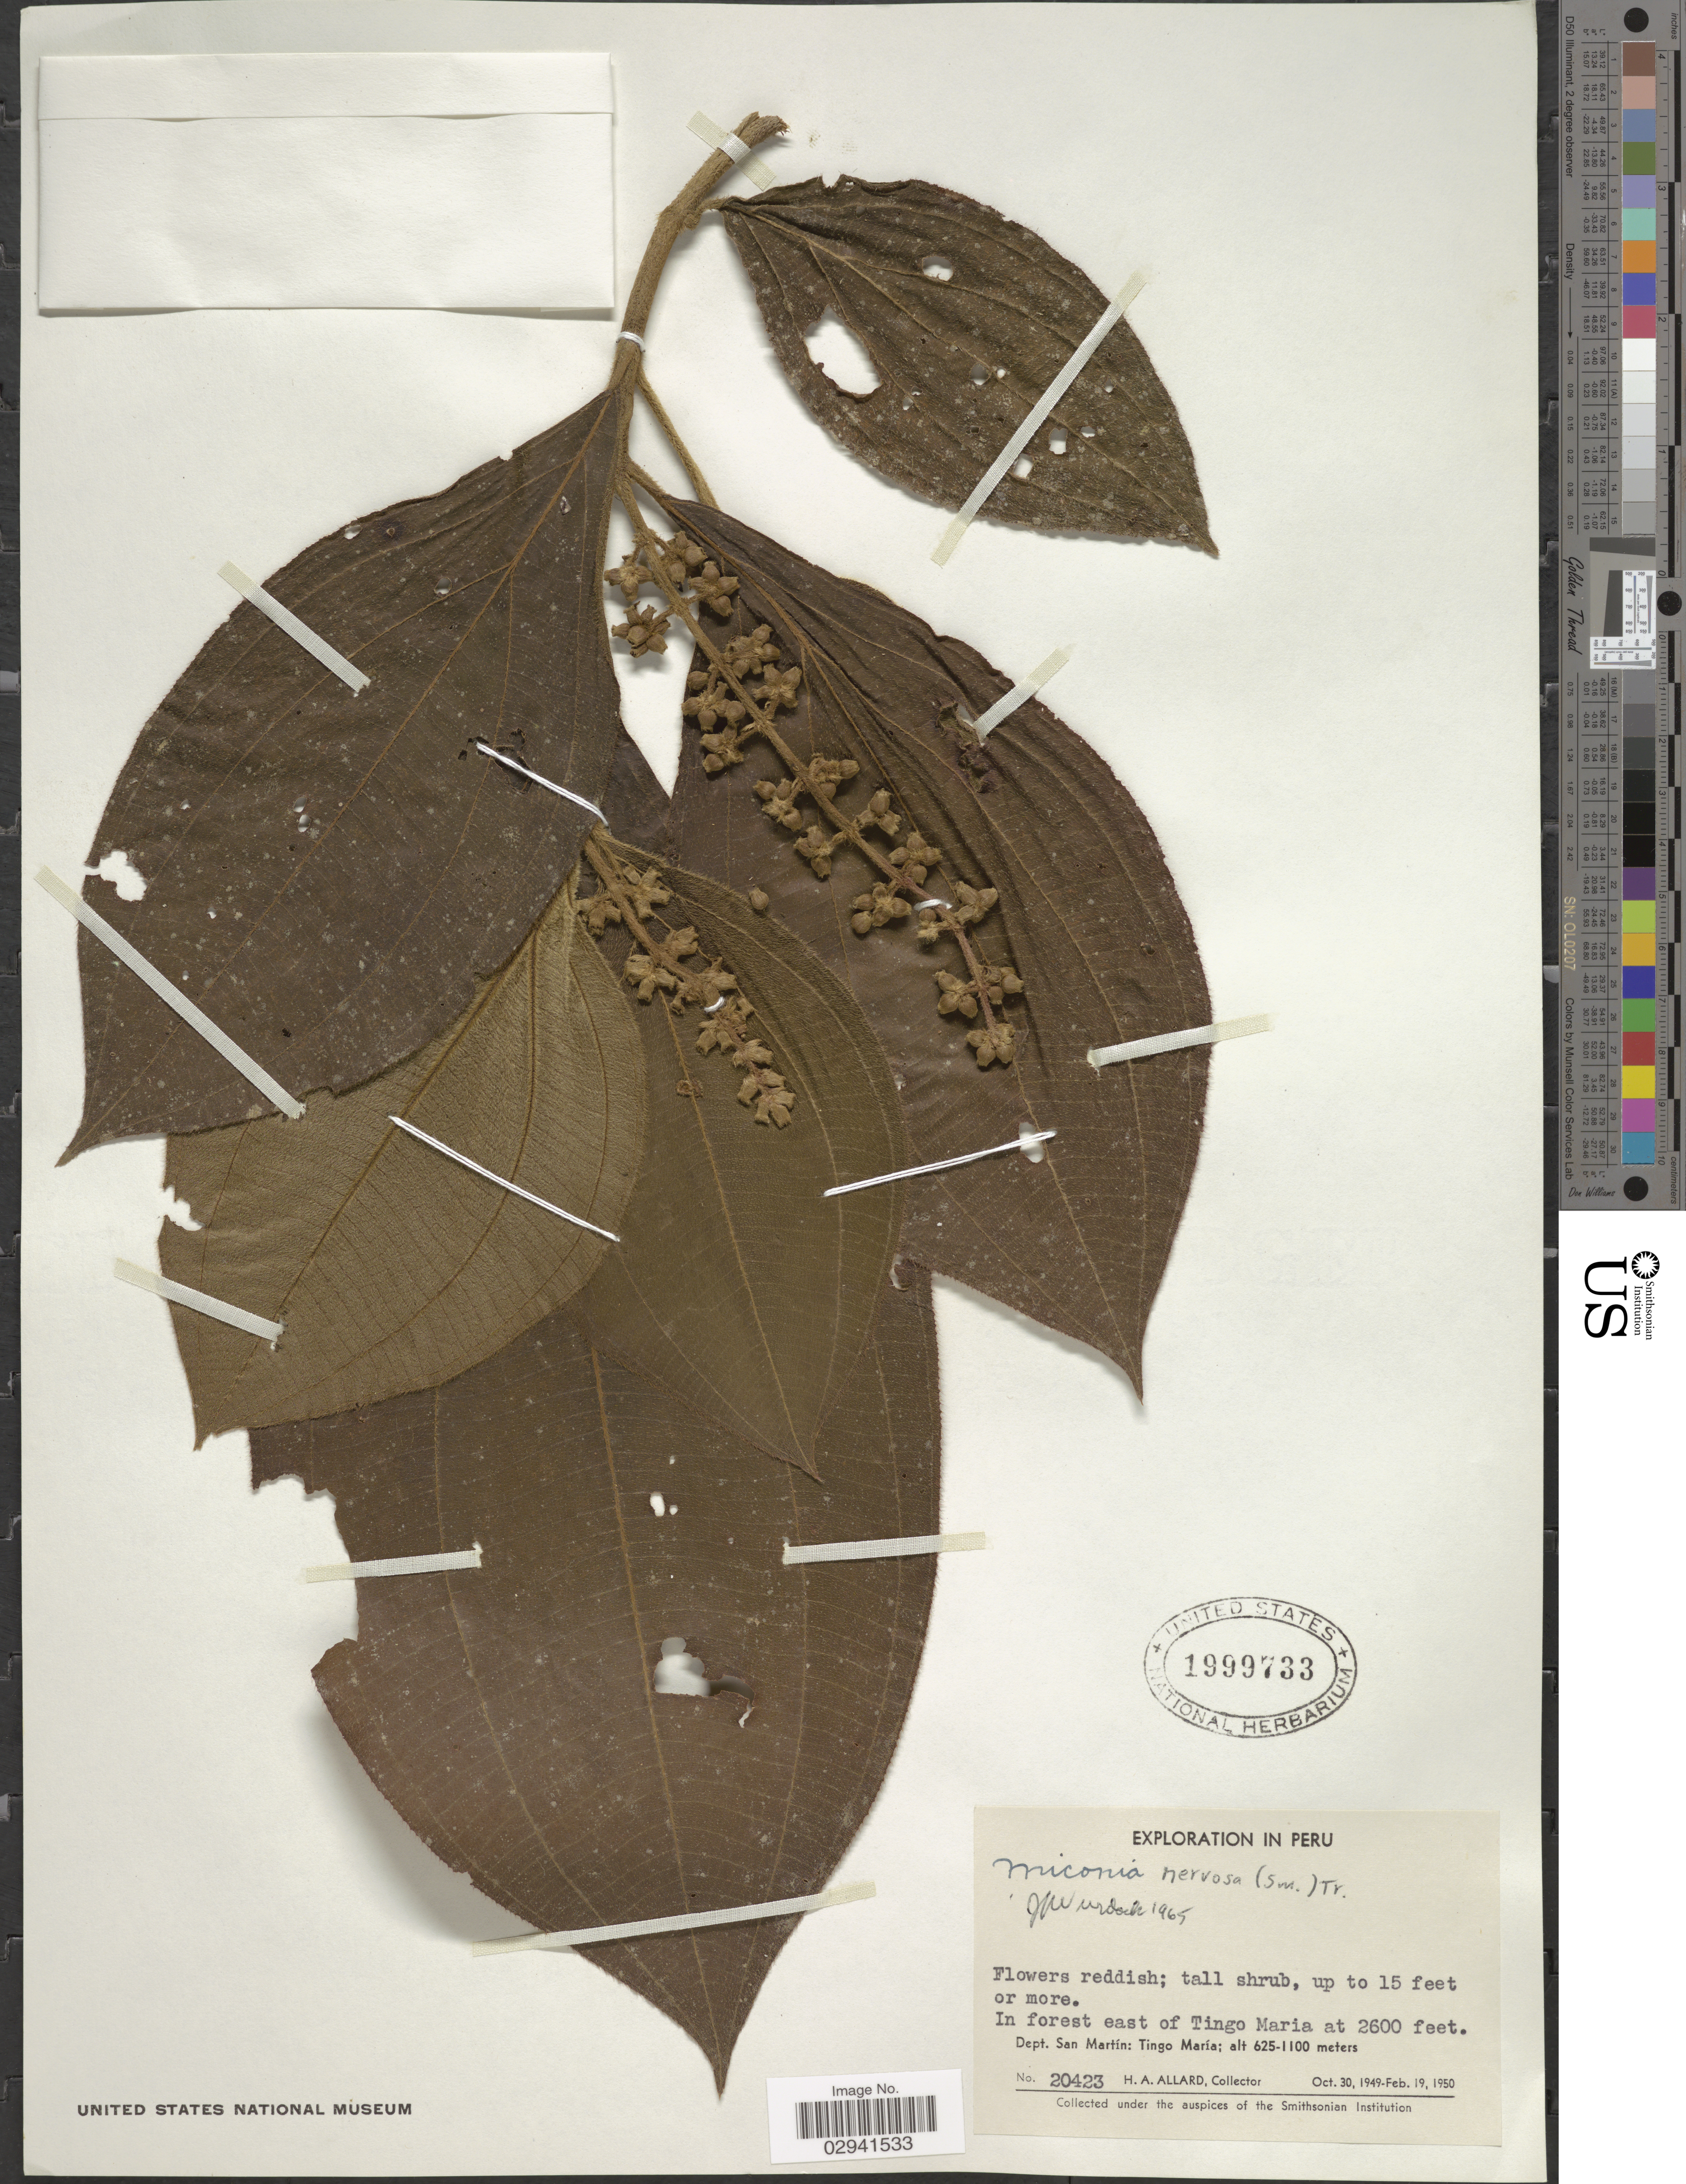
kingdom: Plantae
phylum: Tracheophyta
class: Magnoliopsida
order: Myrtales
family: Melastomataceae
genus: Miconia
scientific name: Miconia nervosa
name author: (Sm.) Triana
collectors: H. A. Allard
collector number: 20423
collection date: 1949-10-30/1950-02-19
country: Peru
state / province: San Martín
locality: In forest east of Tingo Maria, Dept. San Martín, Tingo María.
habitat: in forest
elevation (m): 792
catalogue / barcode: US 1999733